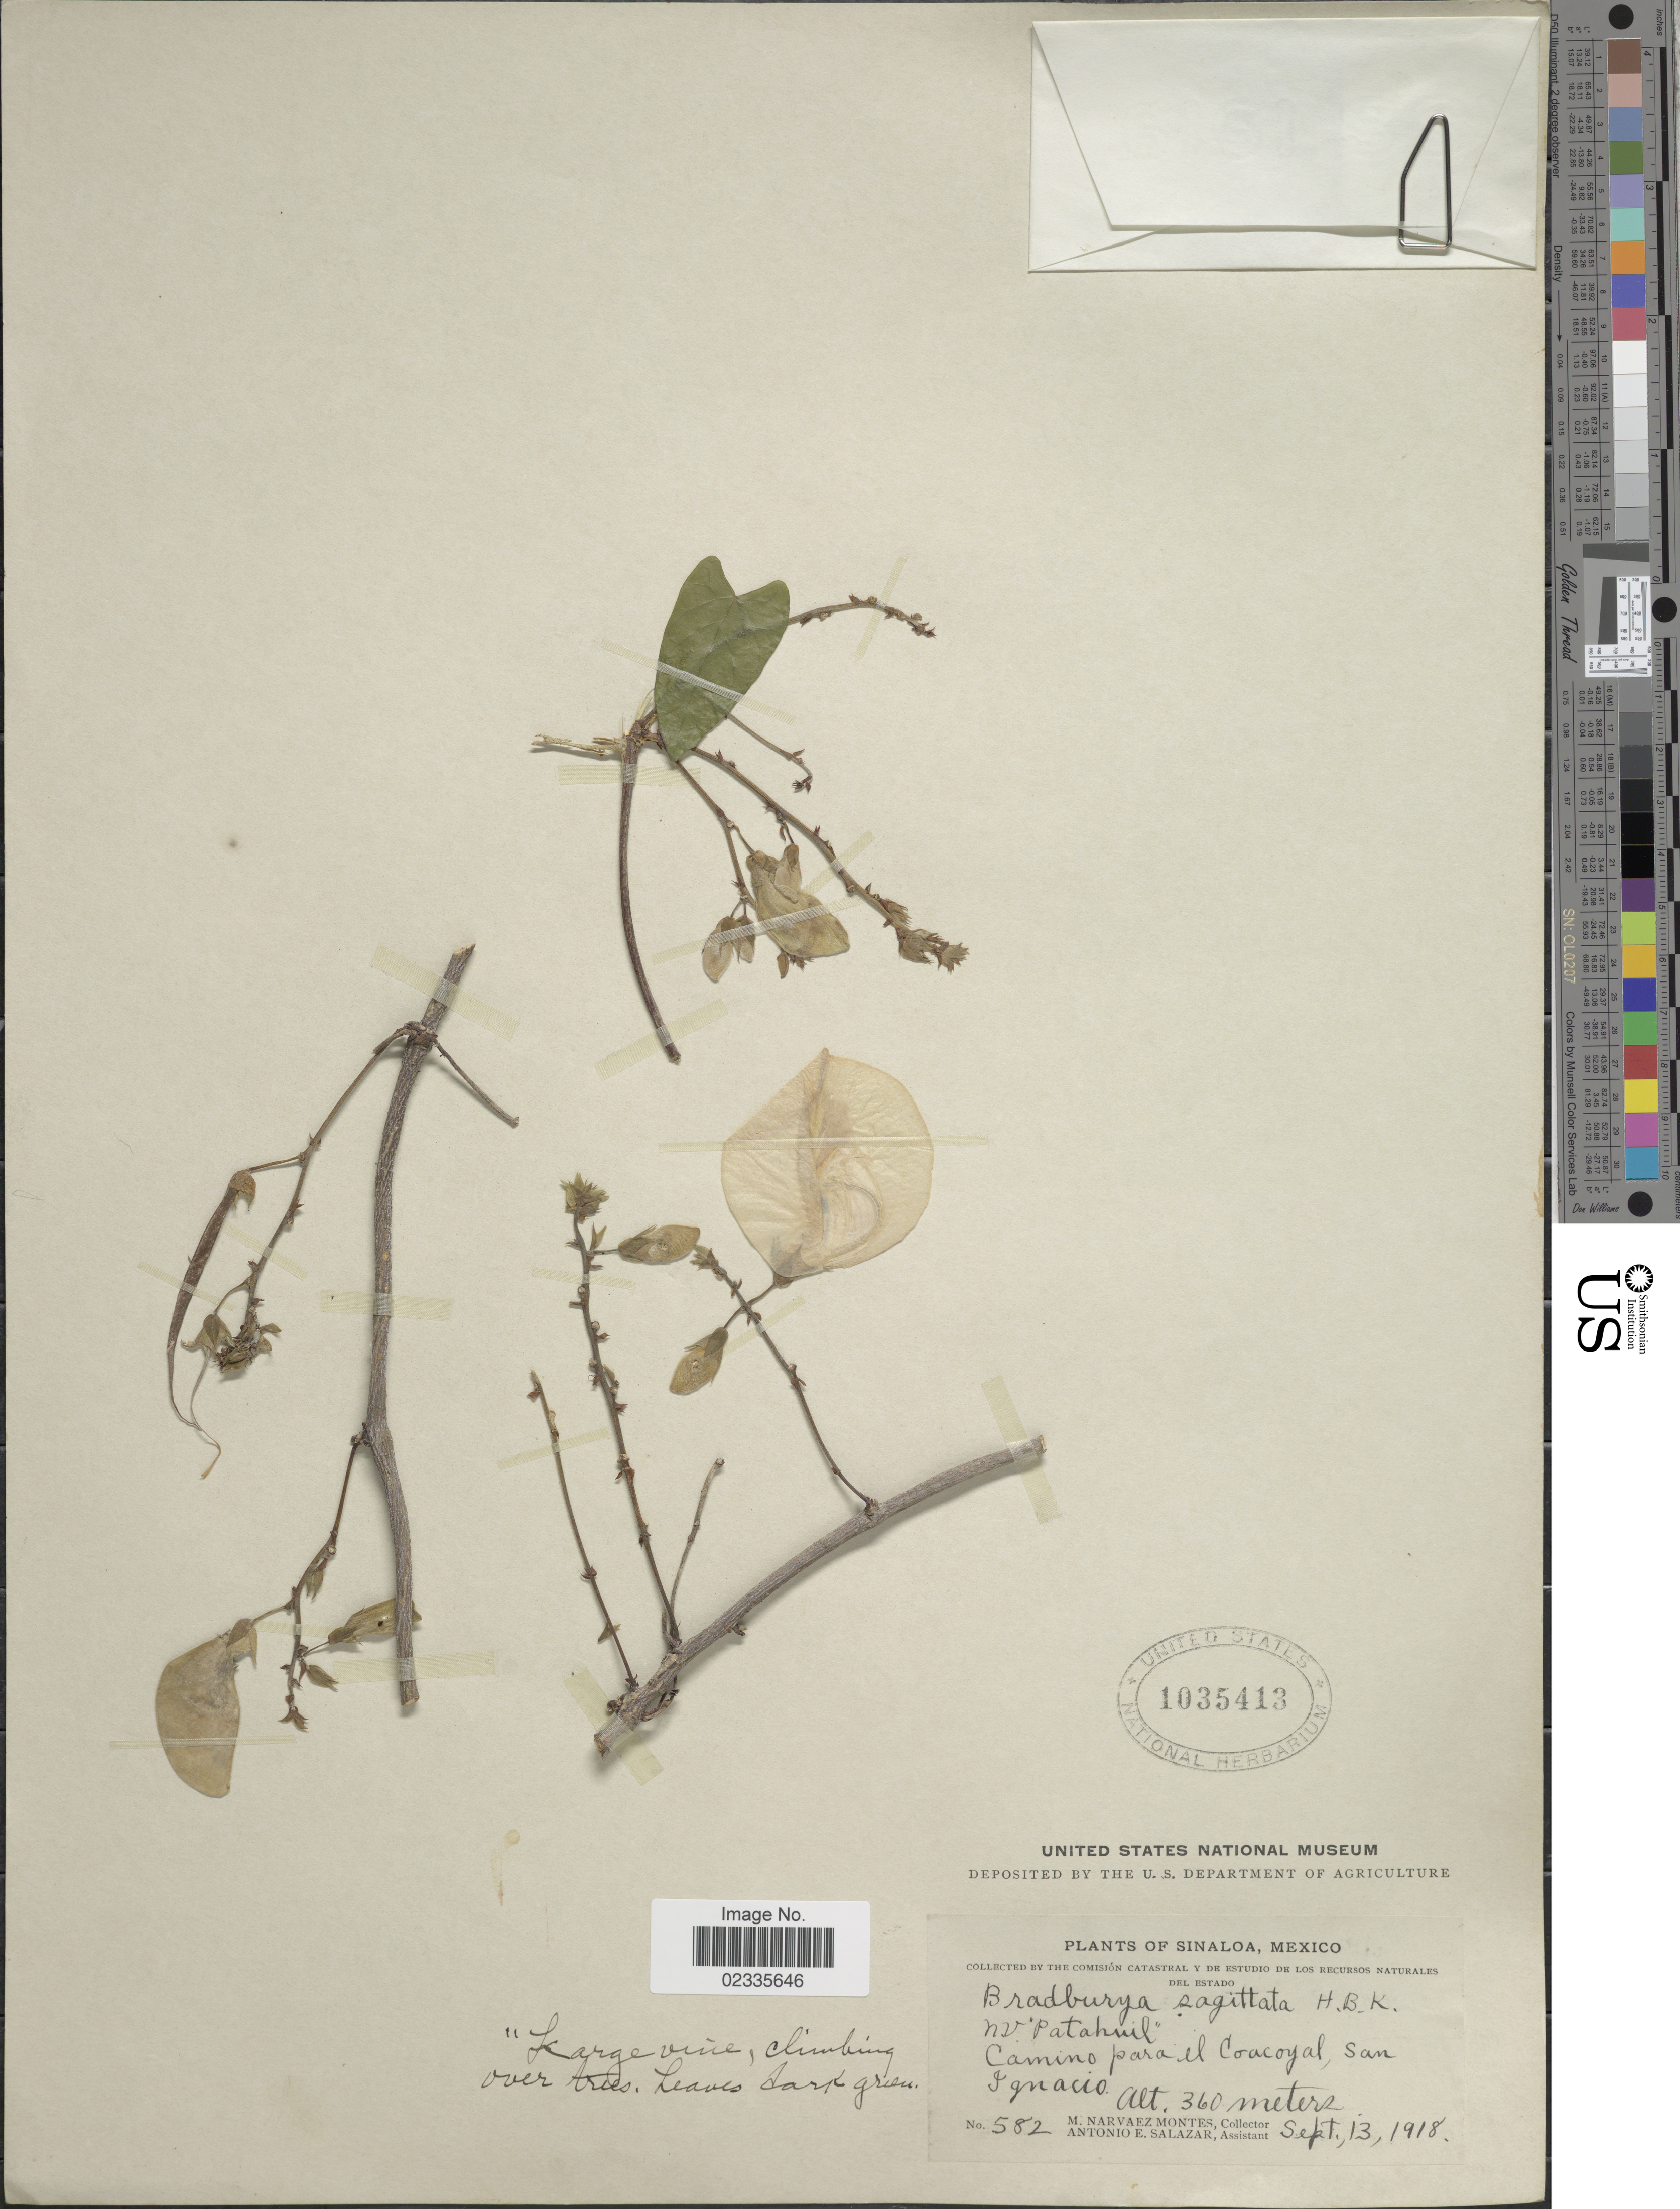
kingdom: Plantae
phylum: Tracheophyta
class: Magnoliopsida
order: Fabales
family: Fabaceae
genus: Centrosema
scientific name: Centrosema sagittata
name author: (Kunth) Rose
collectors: M. Narvaez-Montes & A. E. Salazar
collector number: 582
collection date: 1918-09-13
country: Mexico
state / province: Sinaloa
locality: Camino para el Coacoyal, San Ignacio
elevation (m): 360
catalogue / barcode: US 1035413